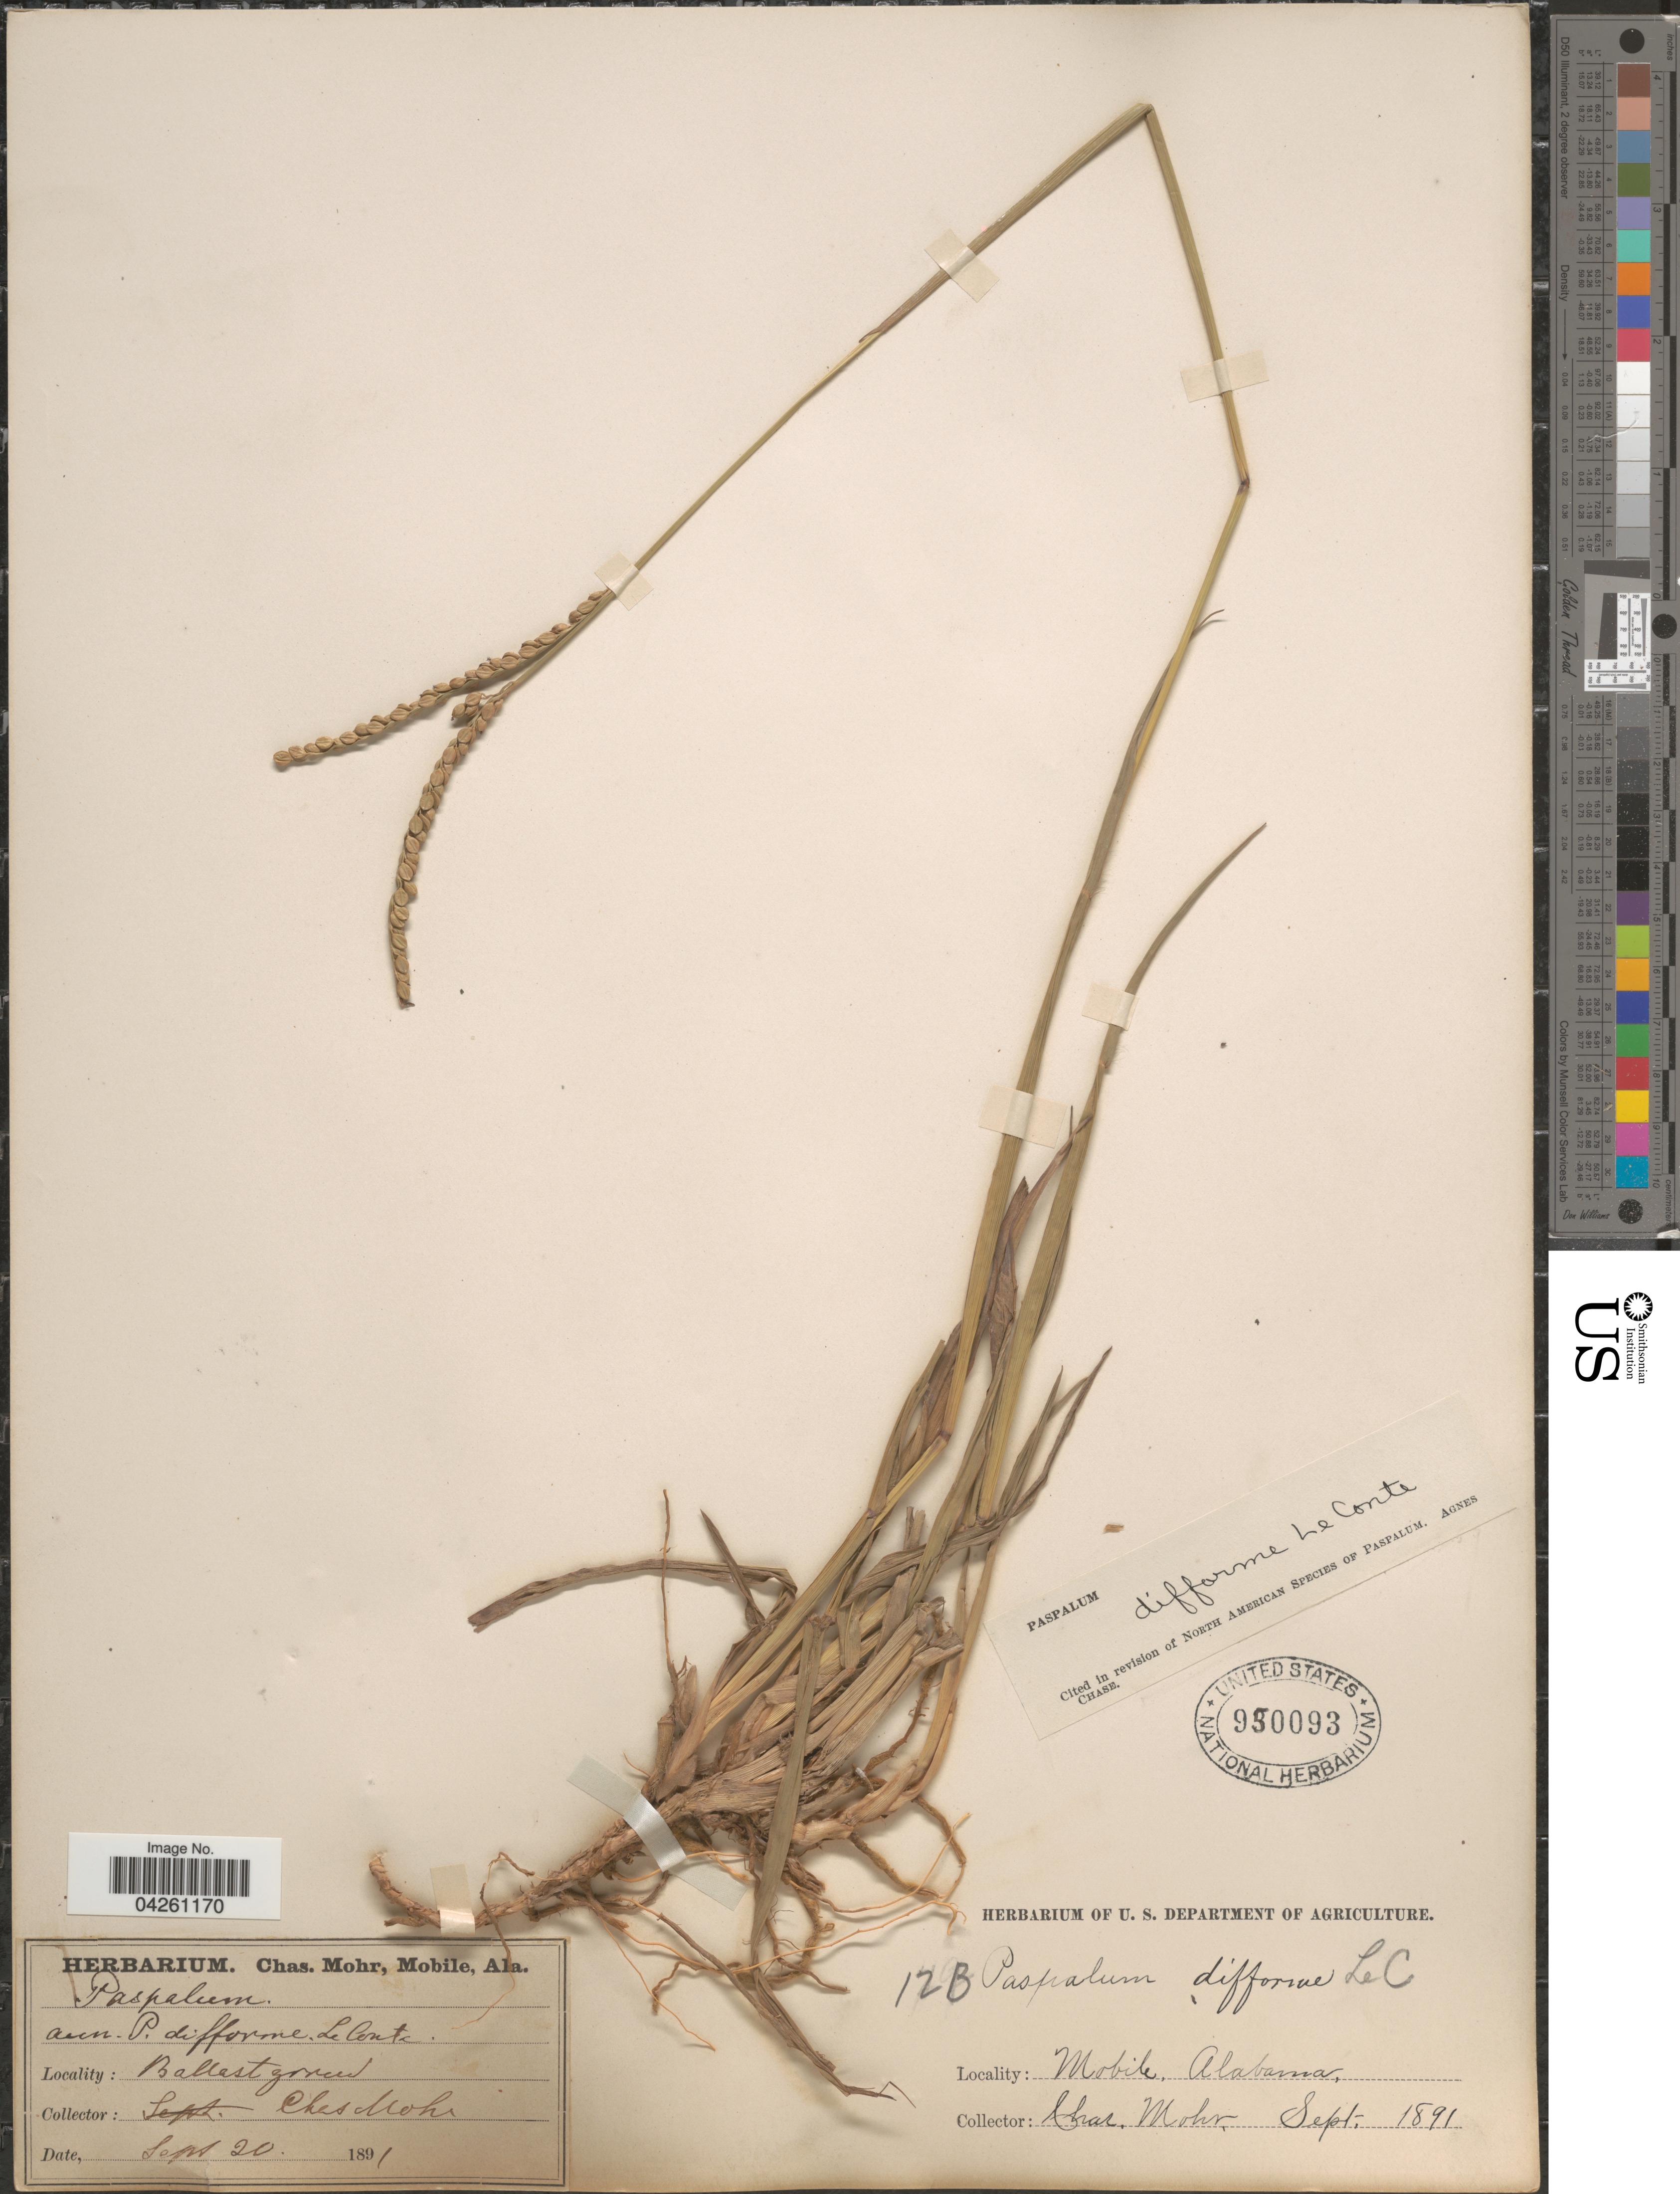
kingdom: Plantae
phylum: Tracheophyta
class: Liliopsida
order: Poales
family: Poaceae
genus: Paspalum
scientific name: Paspalum difforme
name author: Leconte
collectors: Mohr, C. T. (herbarium)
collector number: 12B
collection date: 1891-09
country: United States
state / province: Alabama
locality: Mobile. Ballast ground.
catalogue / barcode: US 950093